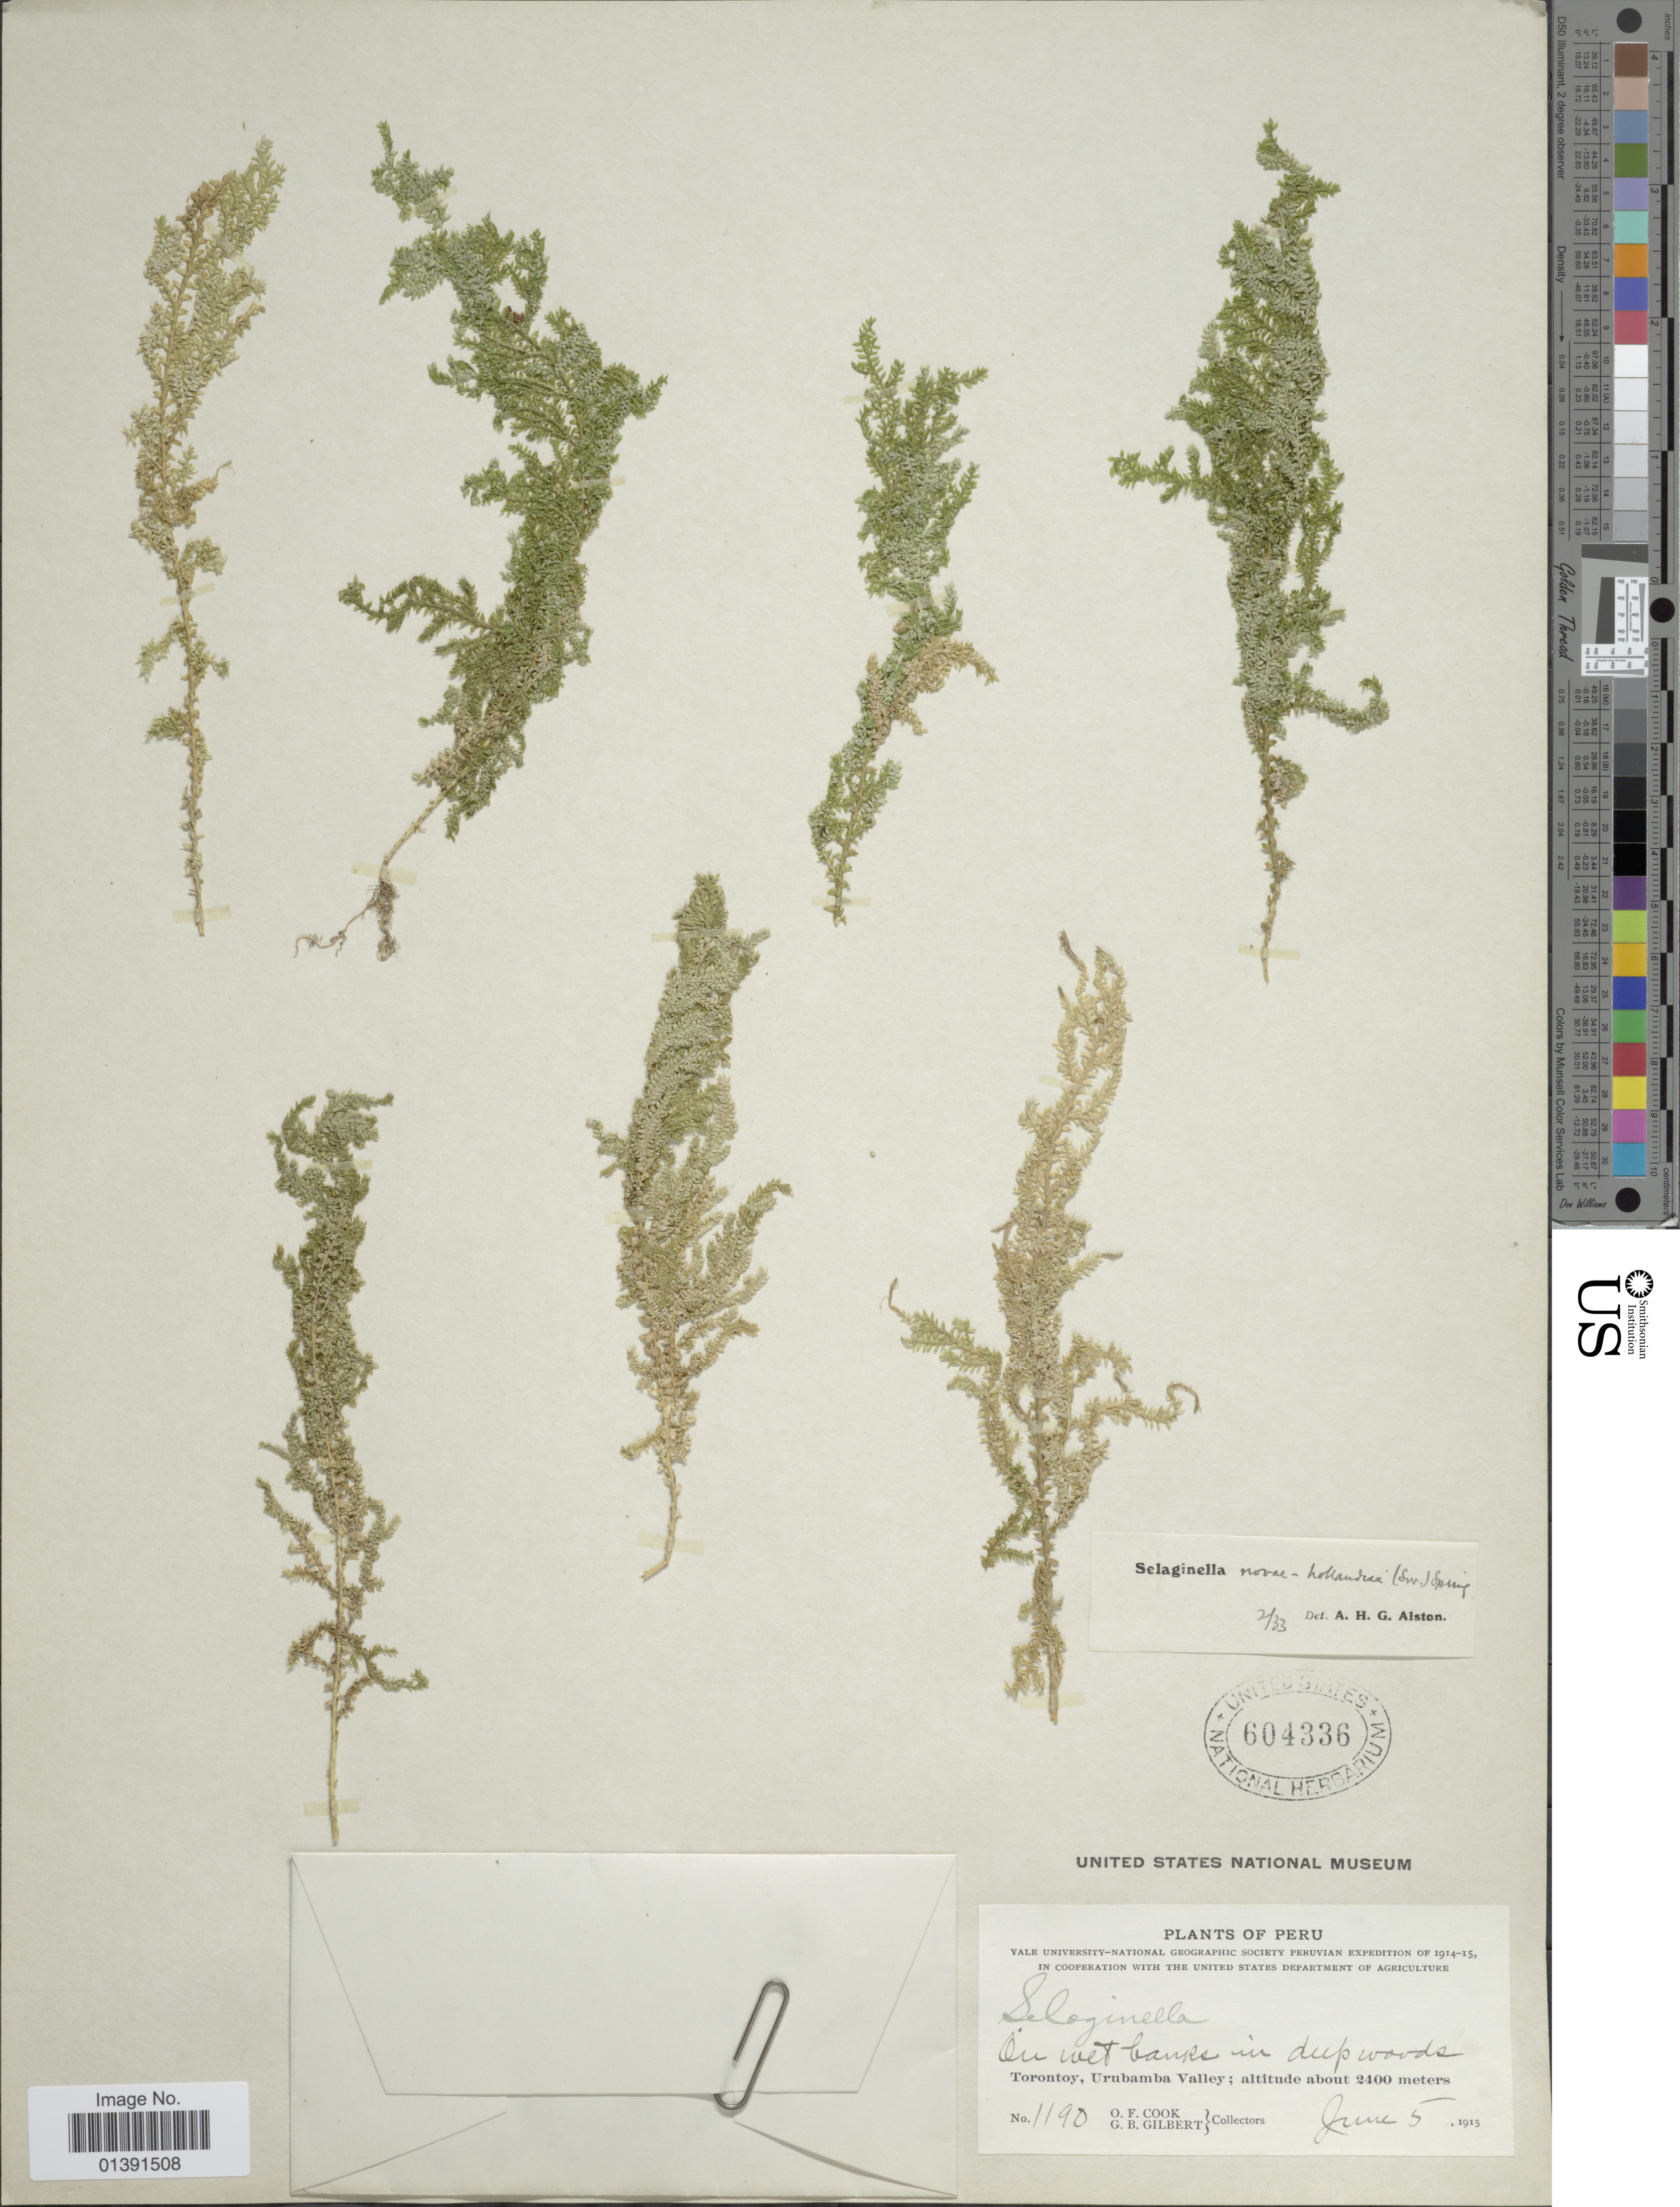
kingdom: Plantae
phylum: Tracheophyta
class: Lycopodiopsida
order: Selaginellales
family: Selaginellaceae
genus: Selaginella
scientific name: Selaginella novae-hollandiae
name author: (Sw.) Spring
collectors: O. F. Cook & G. B. Gilbert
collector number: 1190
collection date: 1915-06-05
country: Peru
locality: Torontoy, Urubamba Valley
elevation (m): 2400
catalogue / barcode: US 604336